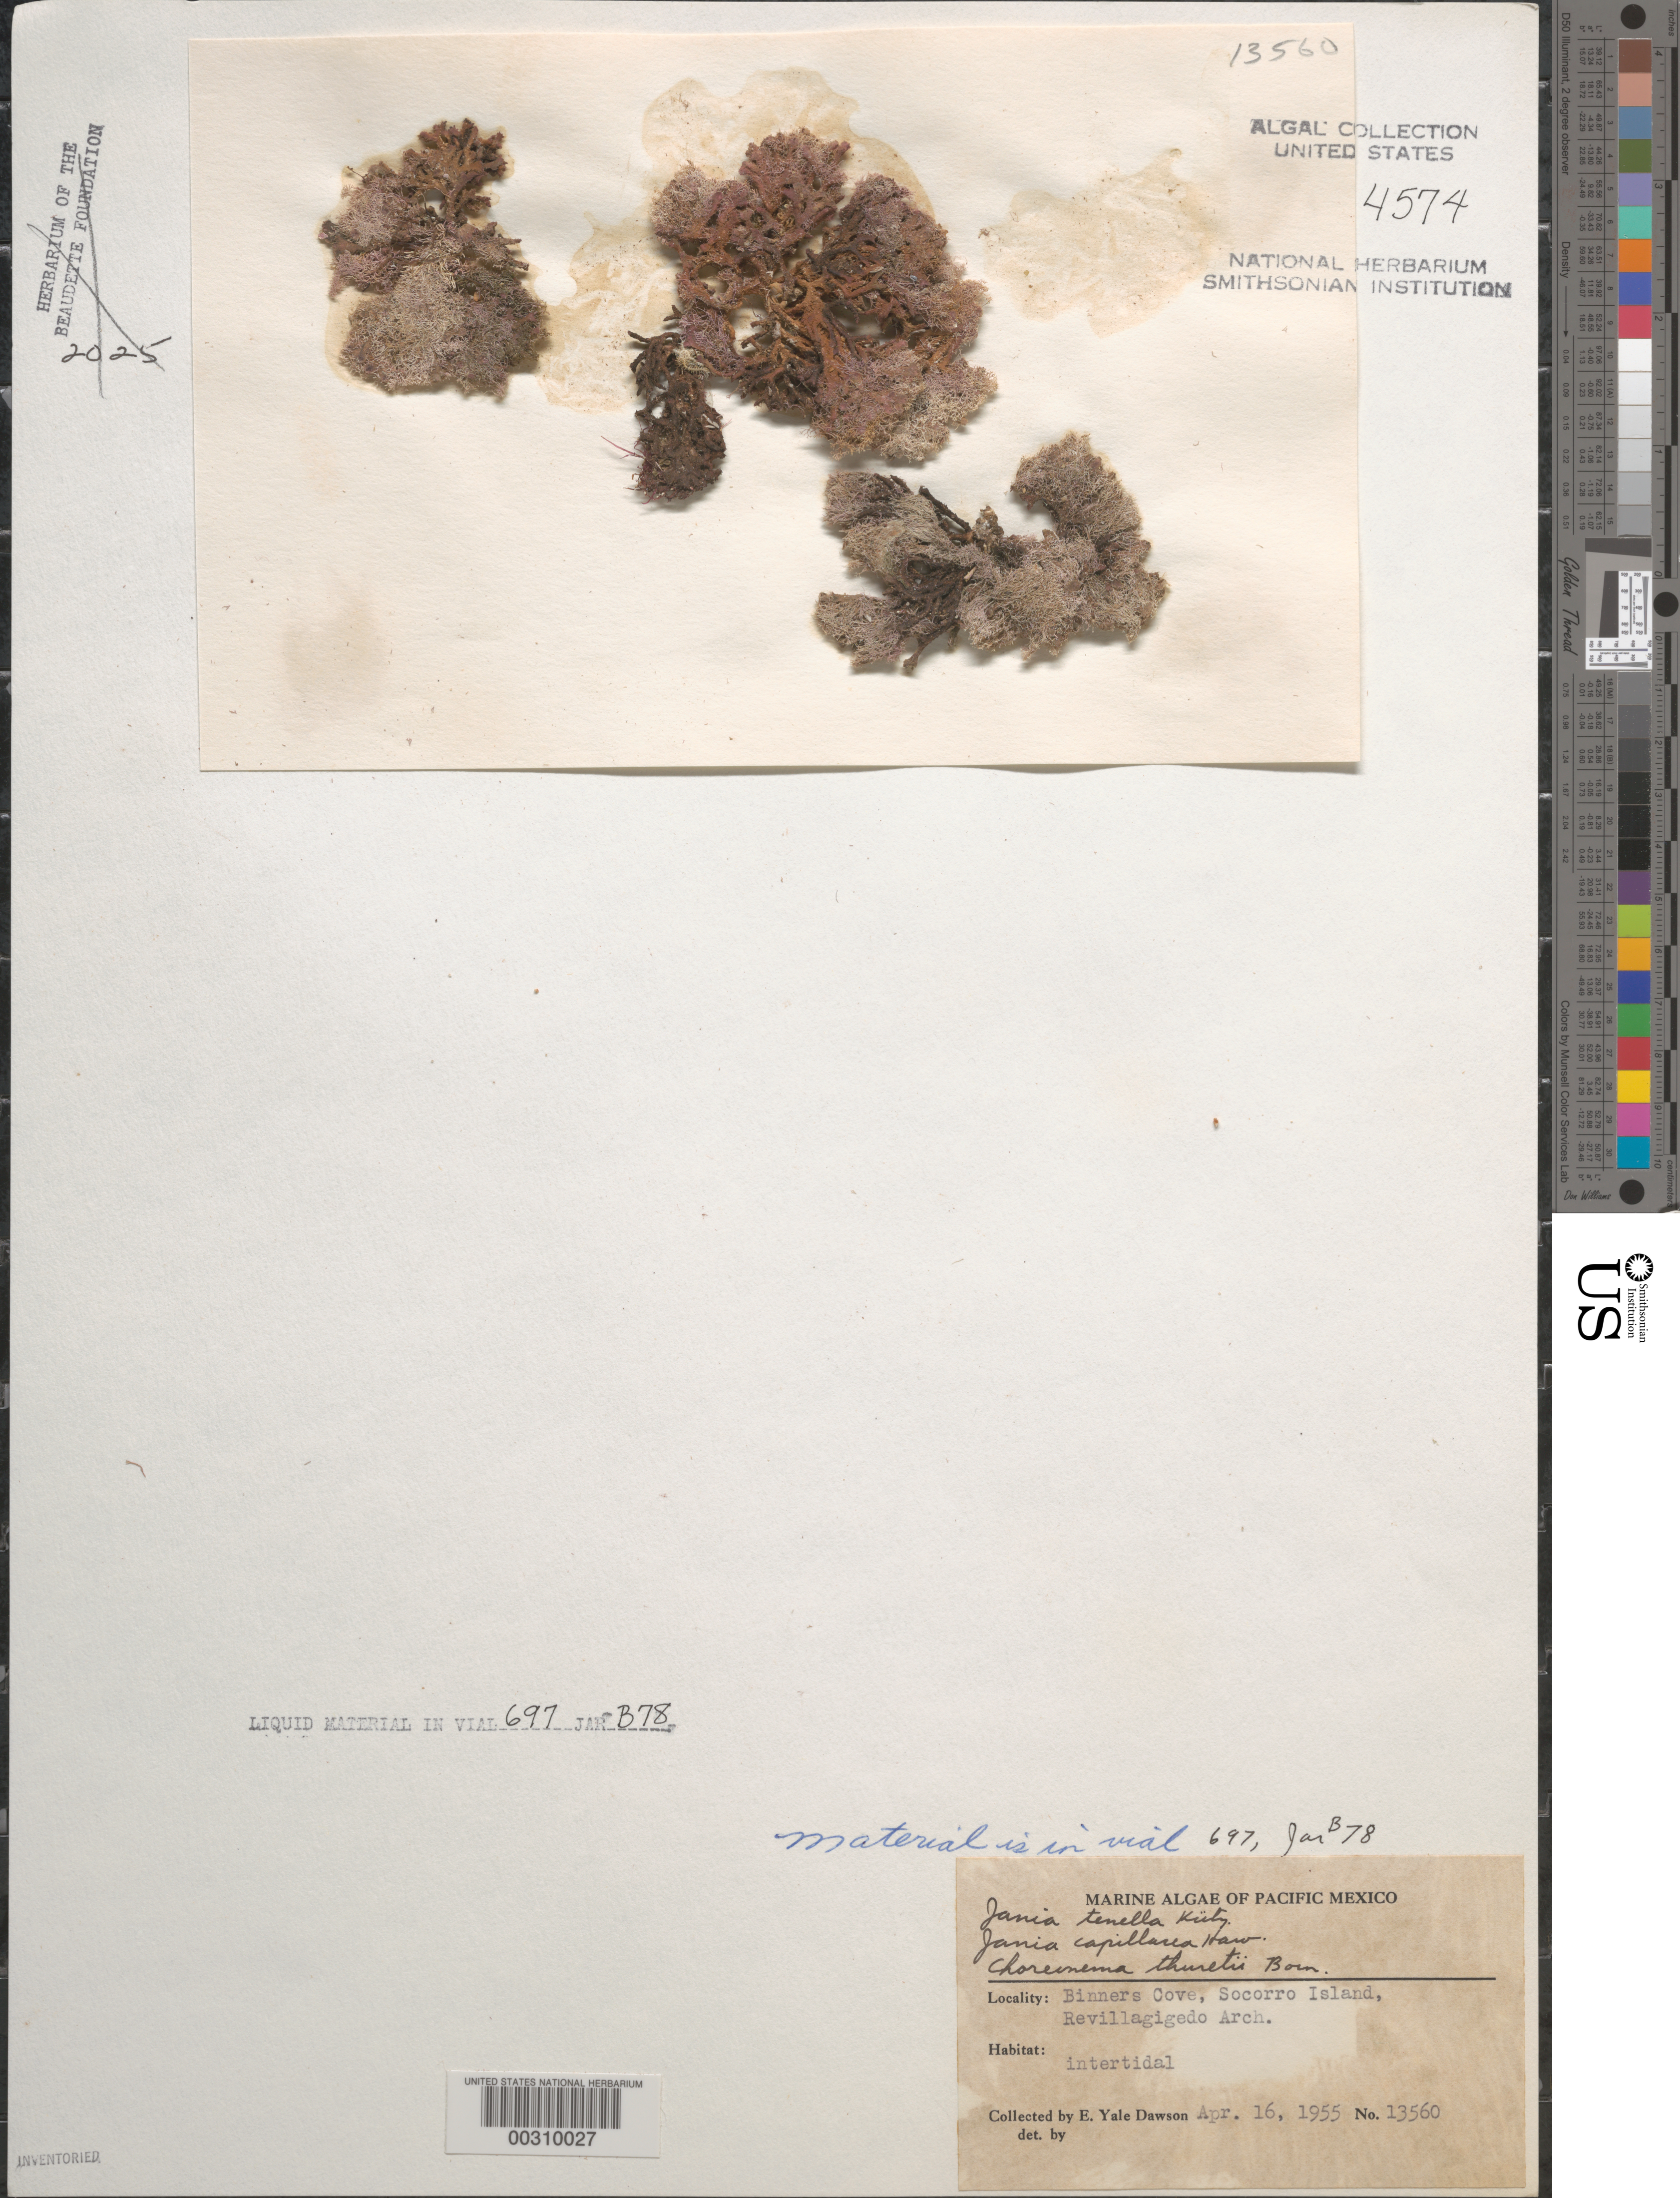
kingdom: Plantae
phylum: Rhodophyta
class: Florideophyceae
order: Corallinales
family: Corallinaceae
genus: Jania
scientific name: Jania tenella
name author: (Kütz.) Grunow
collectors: E. Y. Dawson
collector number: EYD 13560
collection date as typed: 16 Apr 1955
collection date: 1955-04-16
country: Mexico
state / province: Colima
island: Isla Socorro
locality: Binners Cove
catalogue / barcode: US 4574